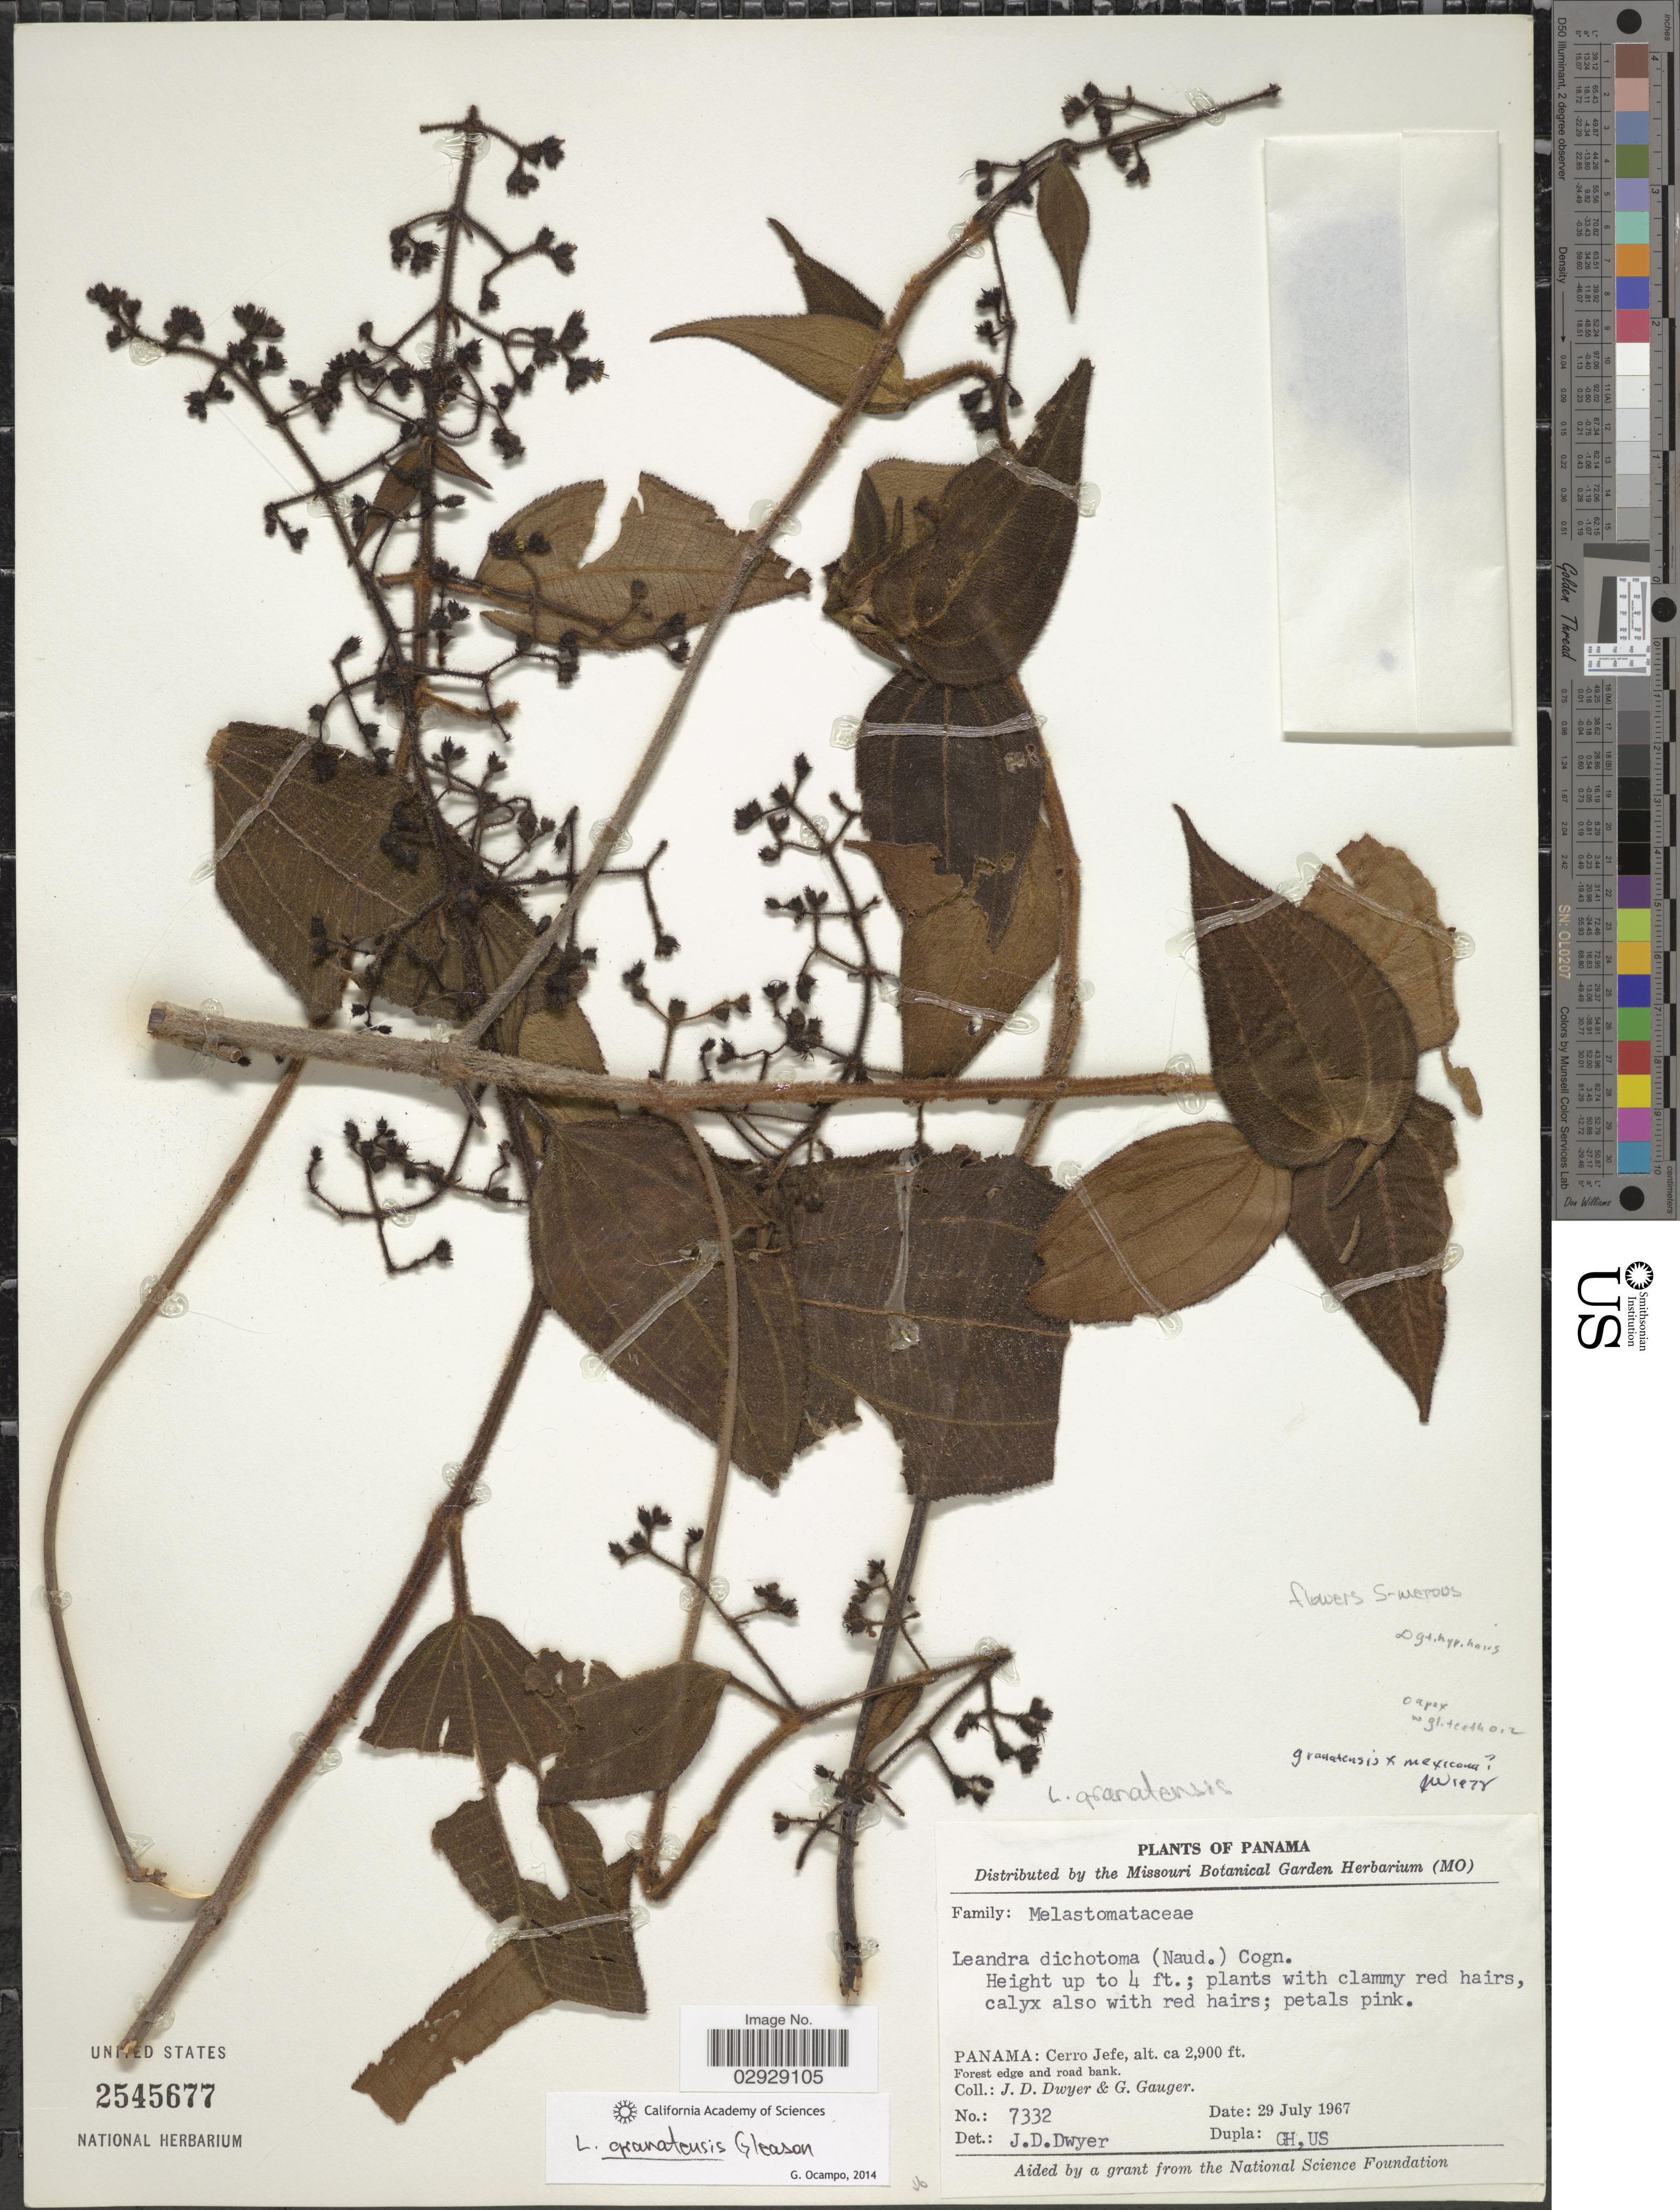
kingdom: Plantae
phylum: Tracheophyta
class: Magnoliopsida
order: Myrtales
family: Melastomataceae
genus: Leandra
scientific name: Leandra granatensis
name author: Gleason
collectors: J. D. Dwyer & G. Gauger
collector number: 7332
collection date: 1967-07-29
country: Panama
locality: Cerro Jefe.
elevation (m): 884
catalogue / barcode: US 2545677